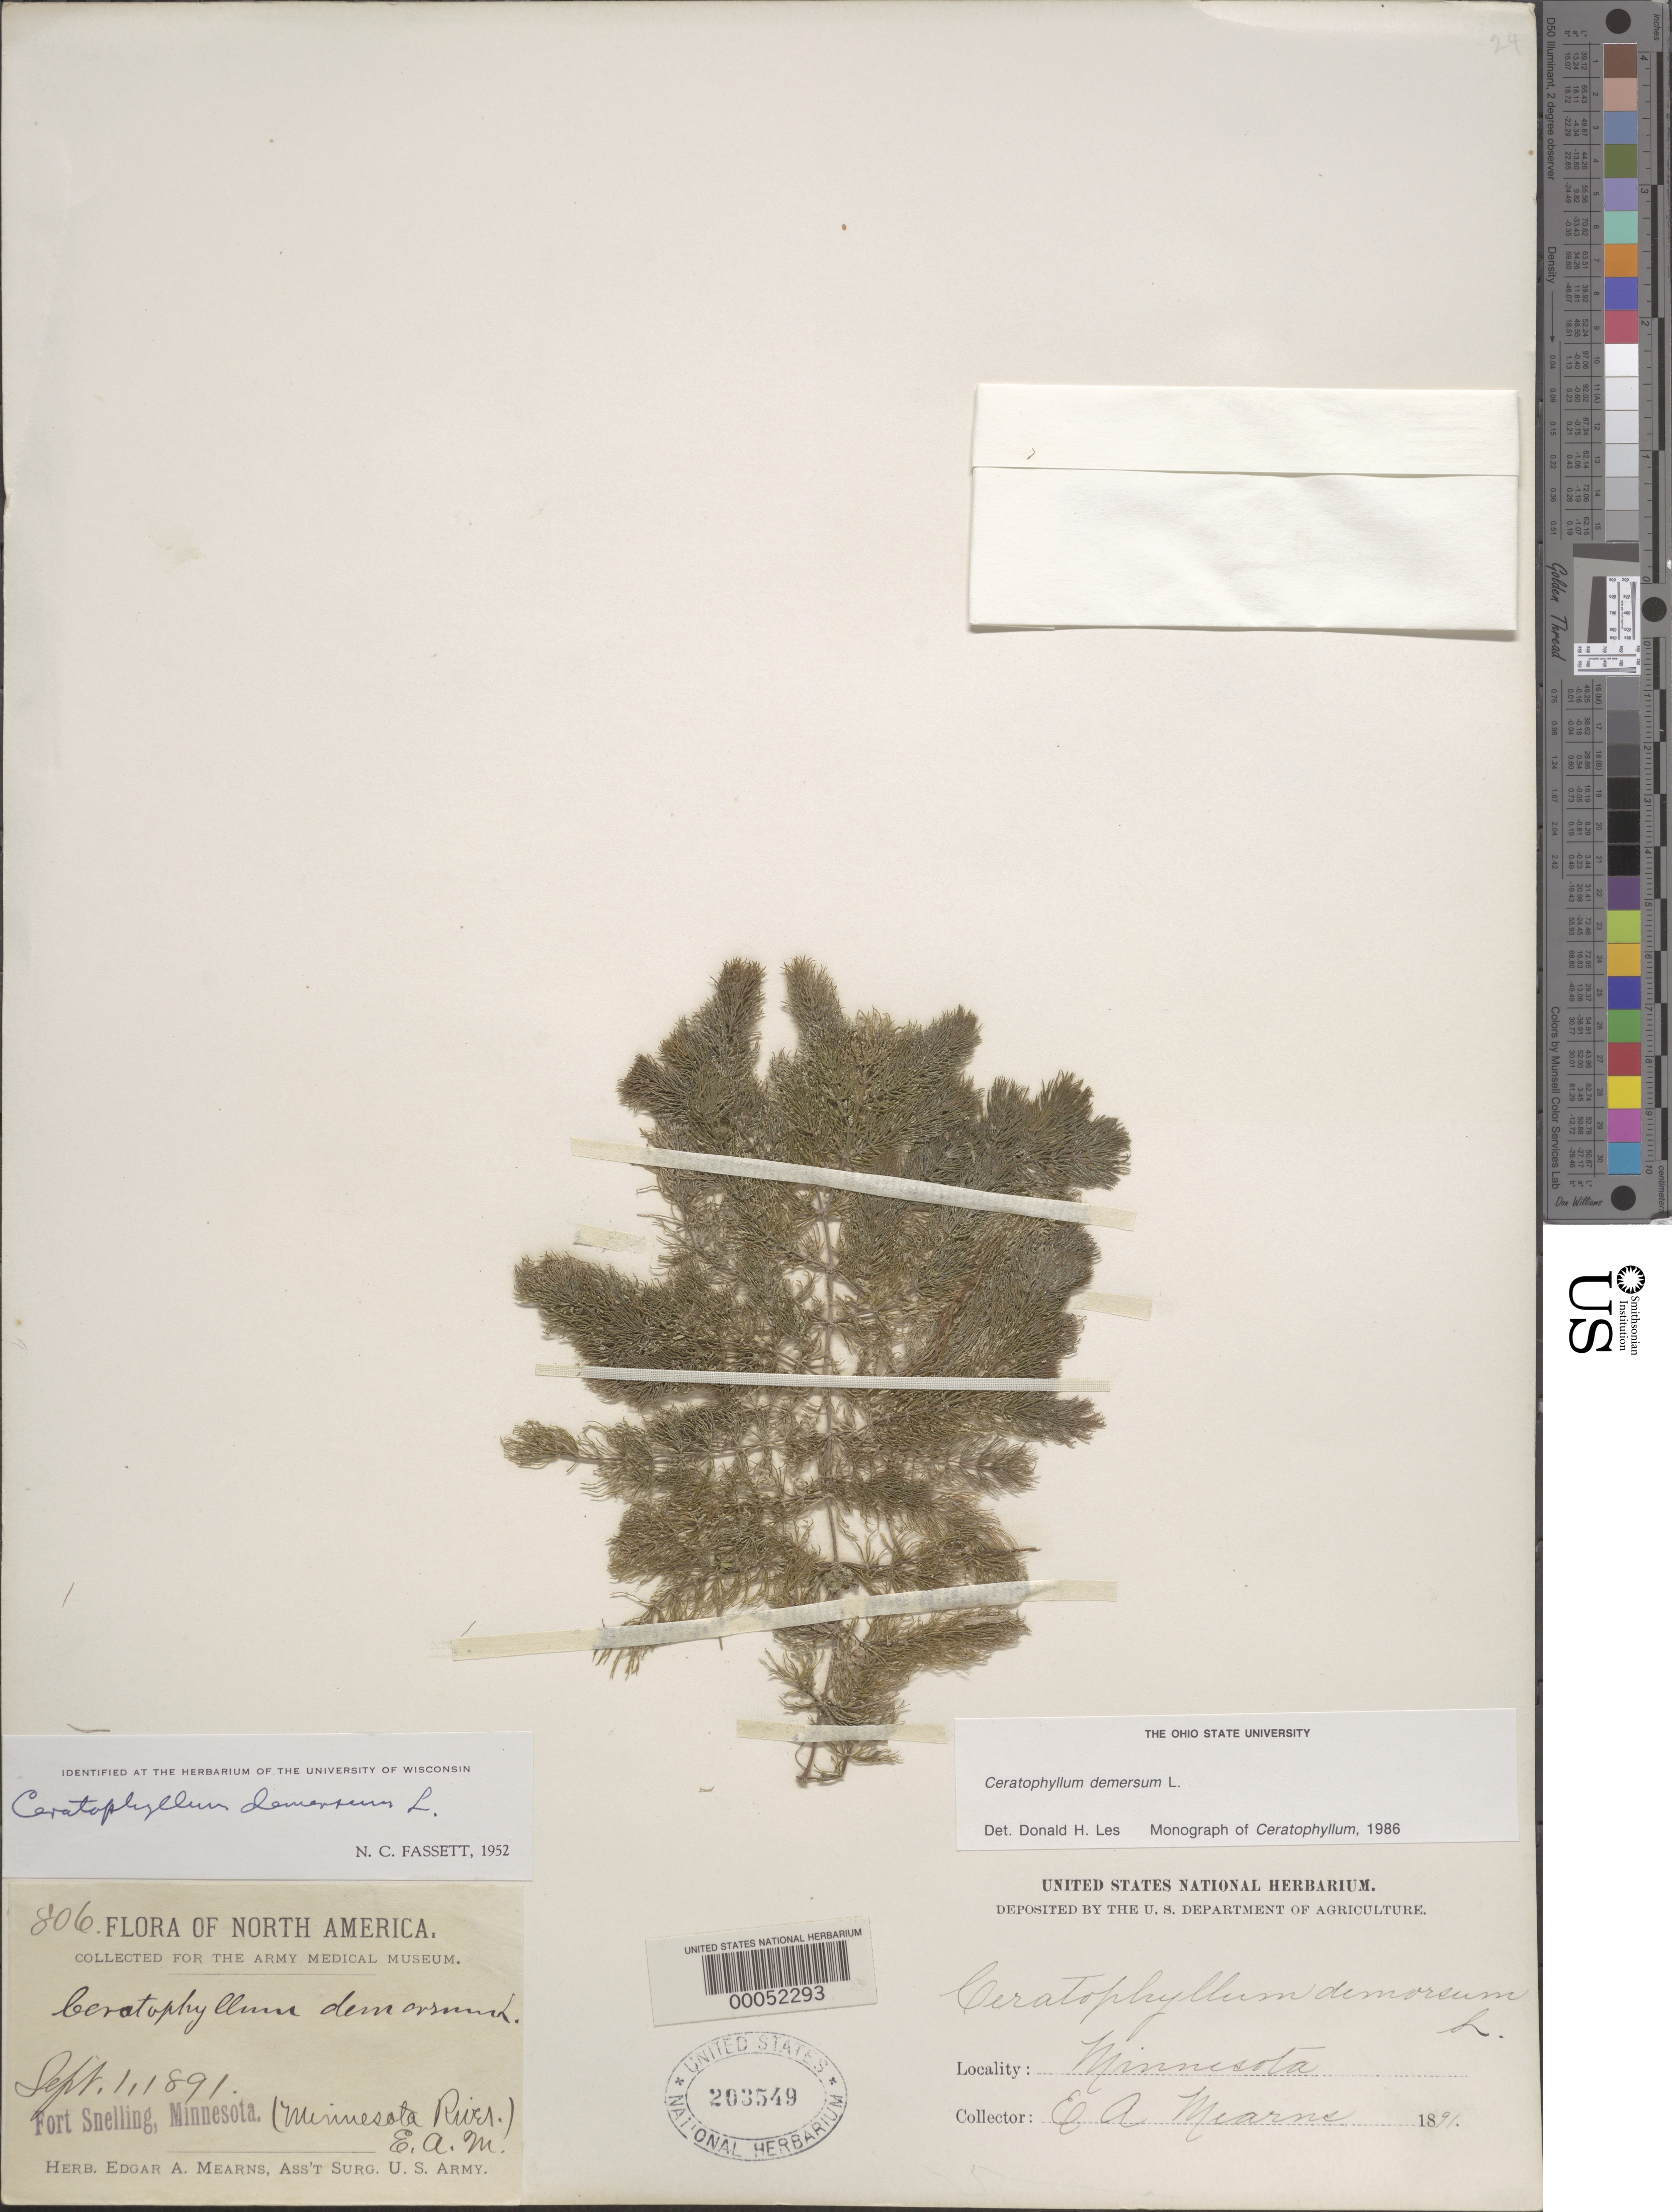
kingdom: Plantae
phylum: Tracheophyta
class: Magnoliopsida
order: Ceratophyllales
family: Ceratophyllaceae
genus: Ceratophyllum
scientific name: Ceratophyllum demersum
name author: L.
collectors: E. A. Mearns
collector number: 806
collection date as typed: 01 Sep 1891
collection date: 1891-09-01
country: United States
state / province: Minnesota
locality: Minnesota river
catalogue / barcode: US 203549